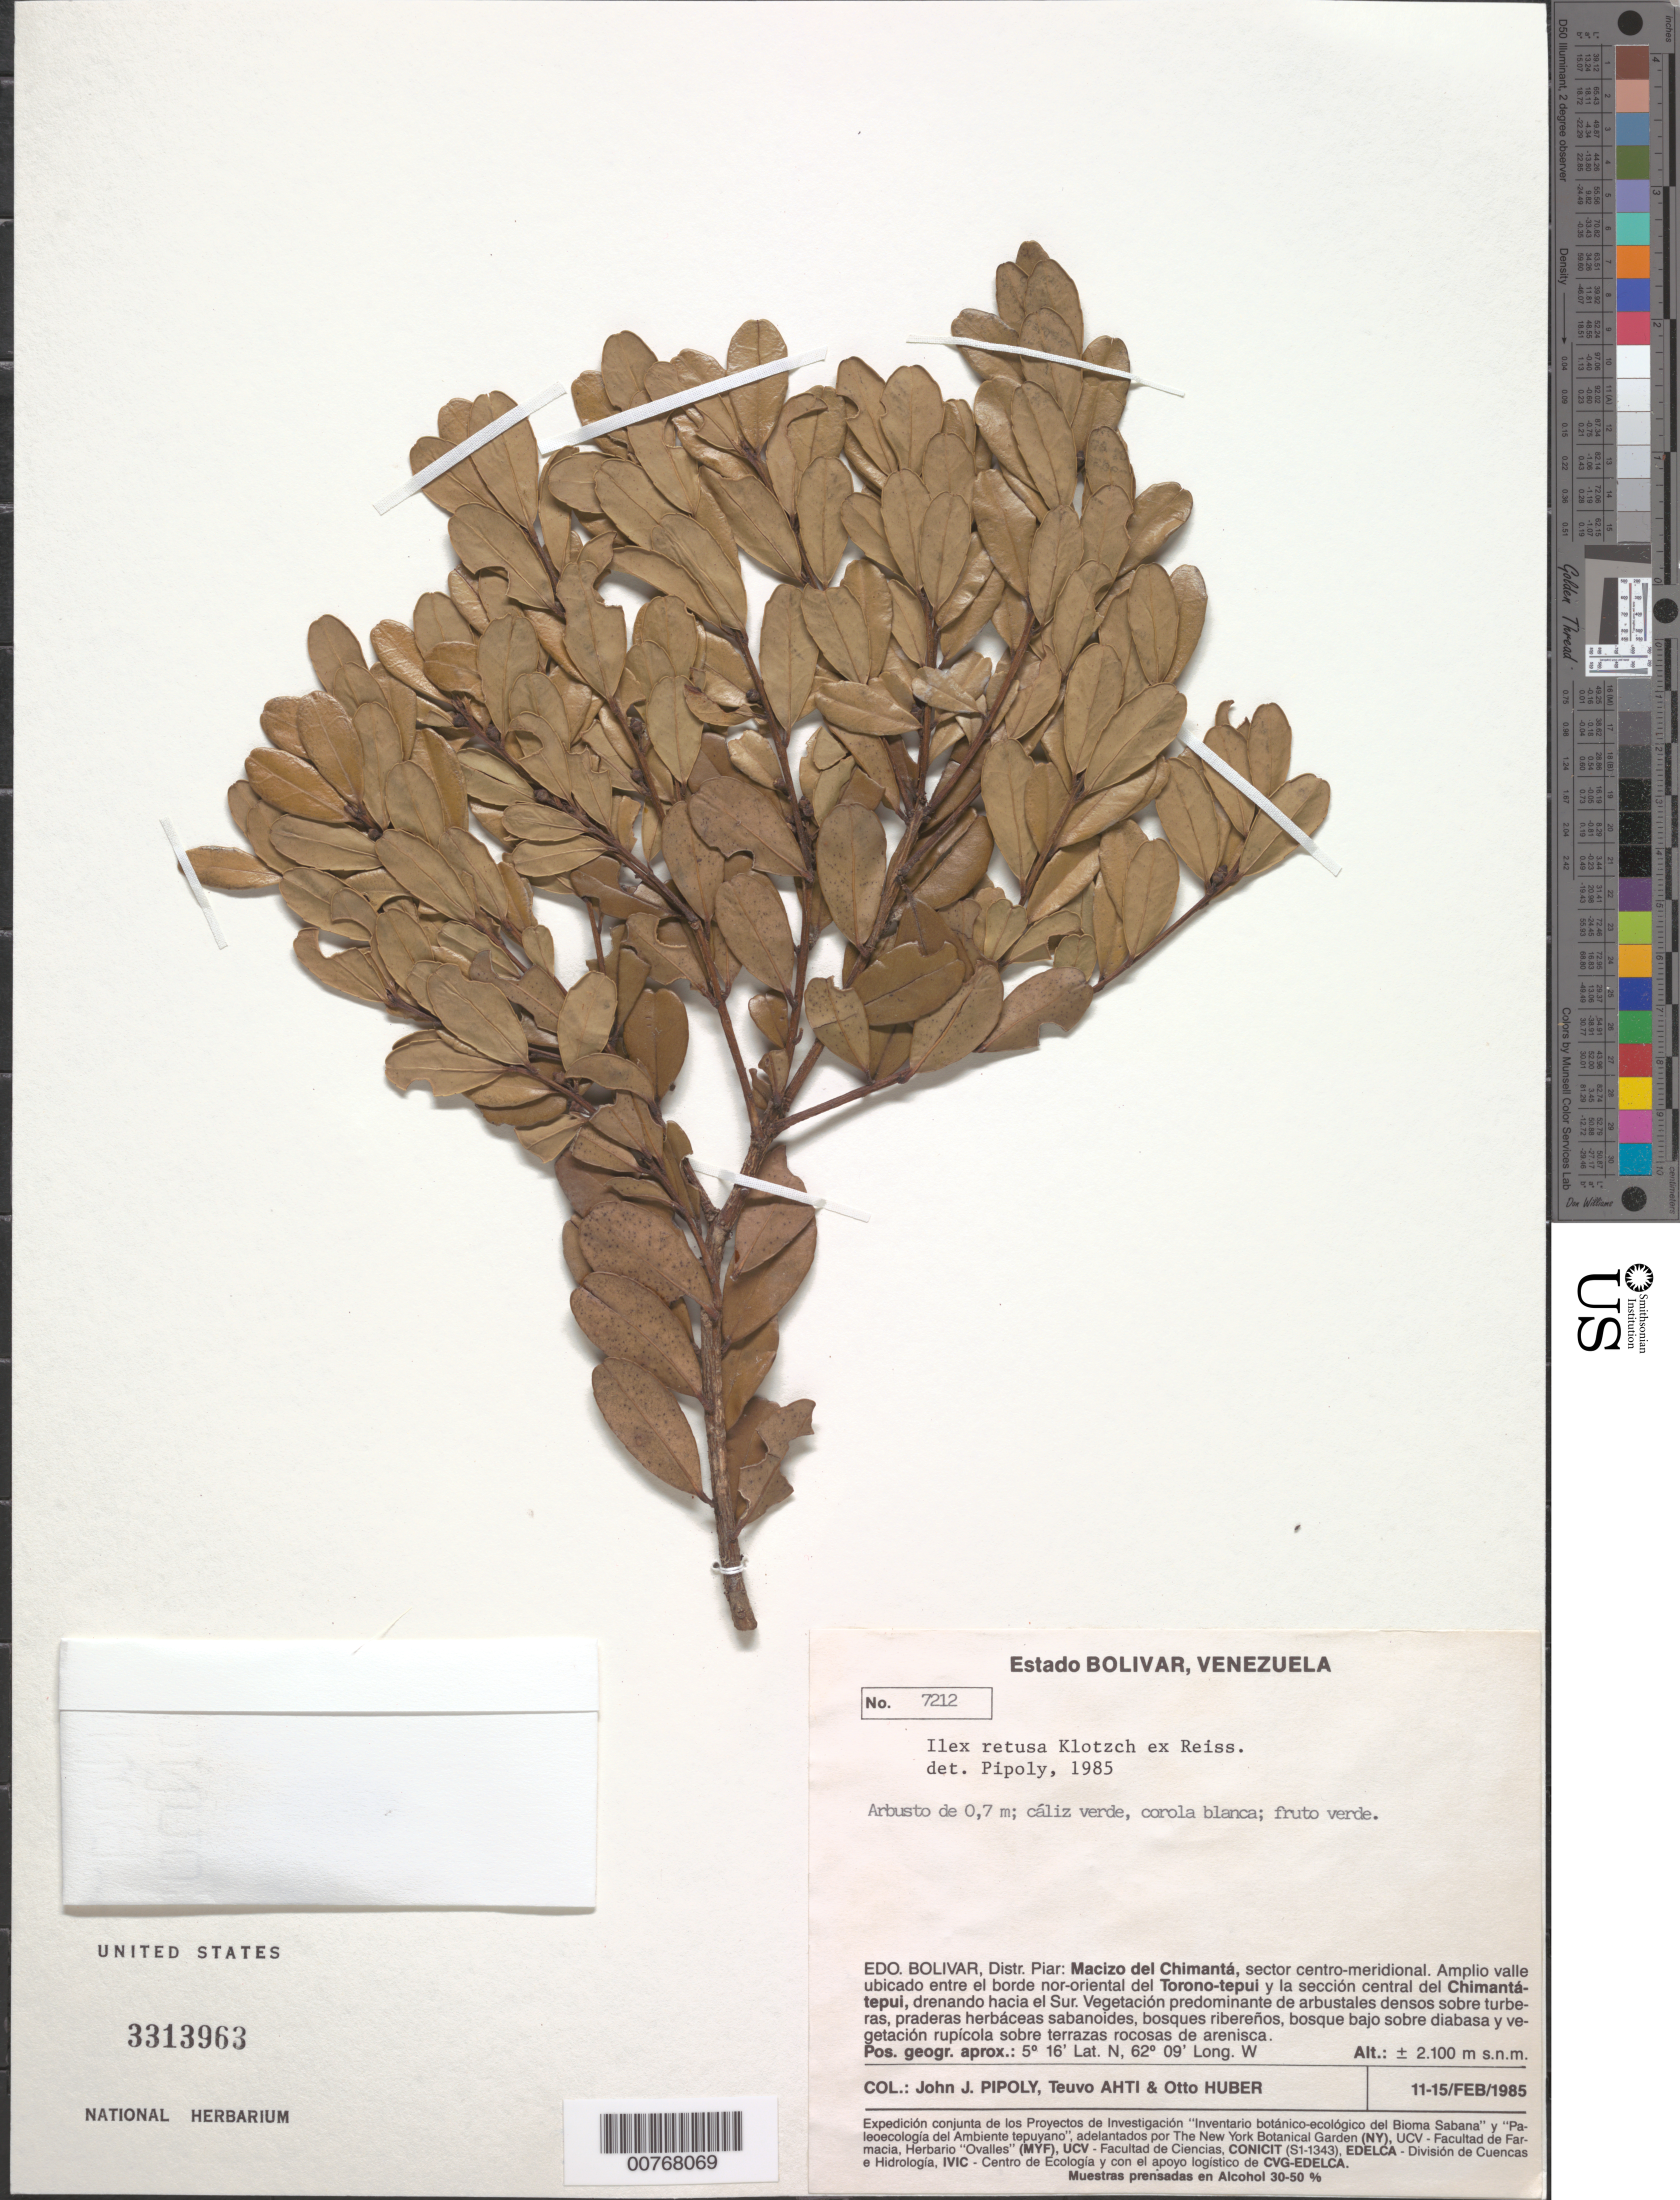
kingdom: Plantae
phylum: Tracheophyta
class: Magnoliopsida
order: Aquifoliales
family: Aquifoliaceae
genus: Ilex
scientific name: Ilex retusa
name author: Klotzsch ex Reissek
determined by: Pipoly, J. J., III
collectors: J. J. Pipoly, T. T. Ahti & O. Huber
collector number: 7212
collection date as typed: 11-Feb-85 to 15-Feb-85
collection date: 1985-02-11/1985-02-15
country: Venezuela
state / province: Bolívar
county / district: Piar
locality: Macizo del Chimantá, sector centro-meridional; wide valley between the northwest side of the Torono-tepuí and the middle section of the Chimantá-tepuí, draining from the south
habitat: Vegetación predominante de arbustales denso sobre turberas, praderas herbáceas sabanoides, bosques ribereños, bosque bajo sobre diabasa y vegetat…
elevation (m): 2100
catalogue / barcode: US 3313963